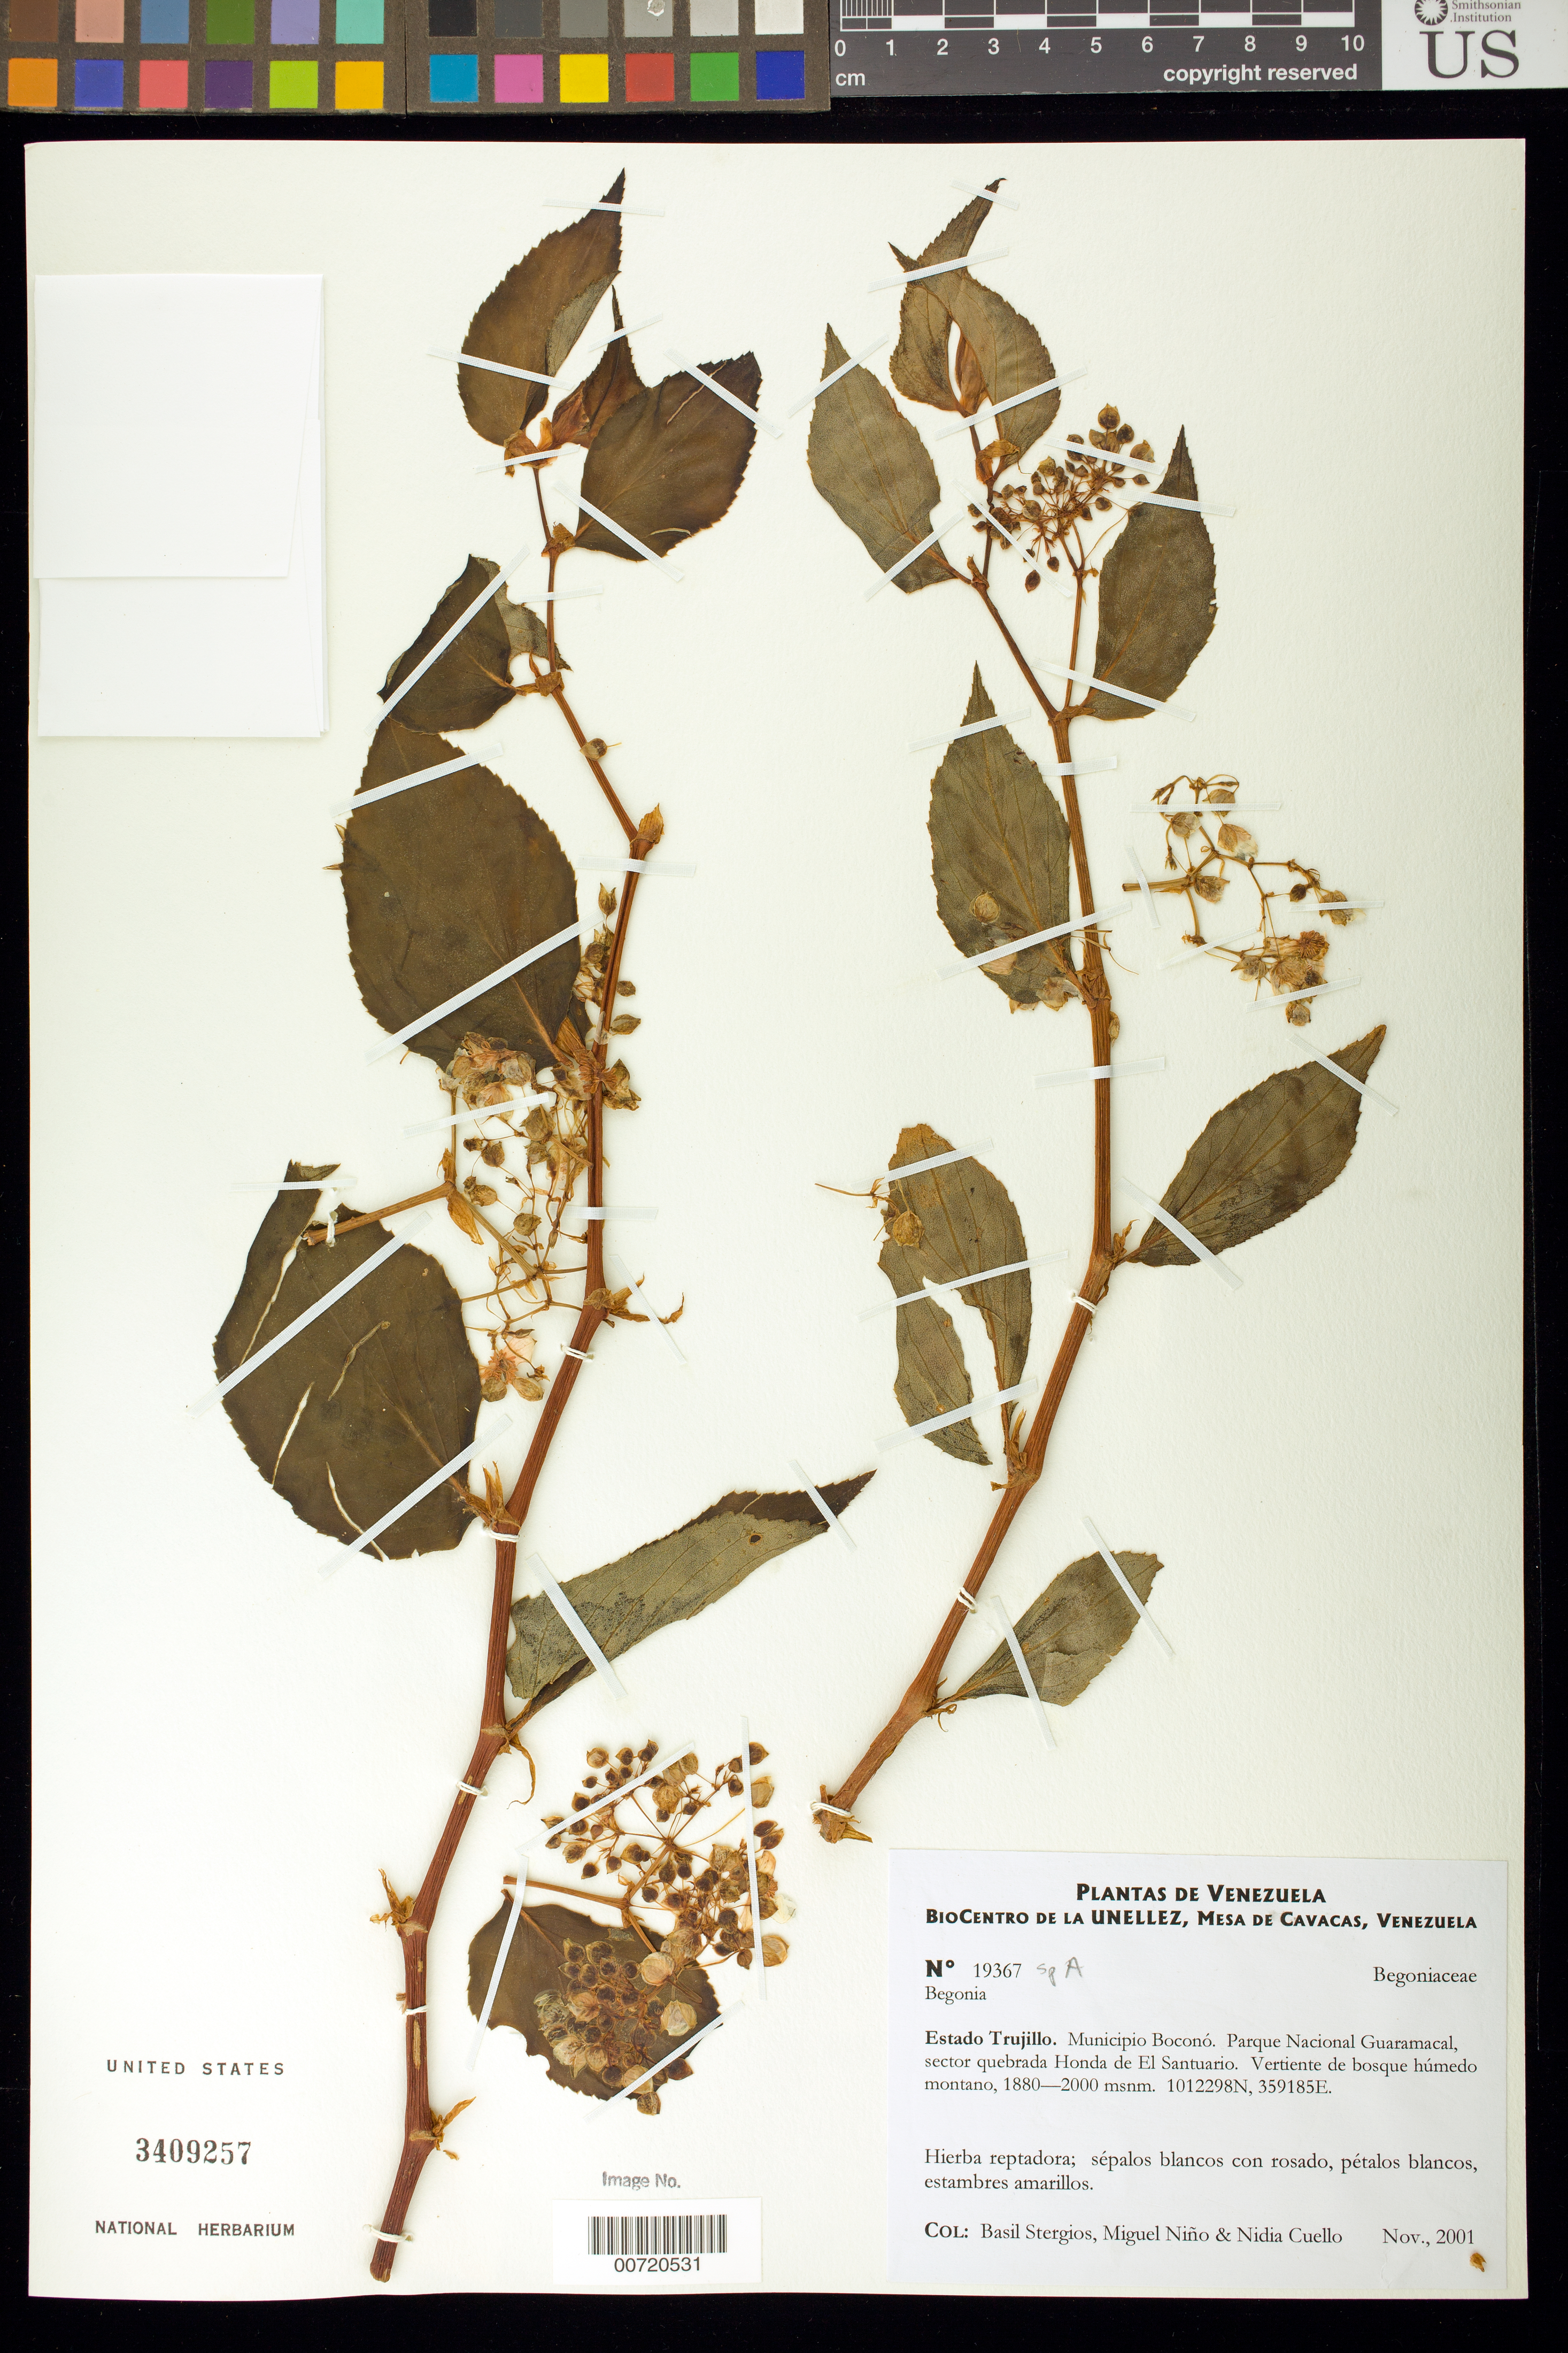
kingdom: Plantae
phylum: Tracheophyta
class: Magnoliopsida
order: Cucurbitales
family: Begoniaceae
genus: Begonia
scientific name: Begonia sp. a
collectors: B. G. Stergios, S. M. Niño & N. L. Cuello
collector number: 19367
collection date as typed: Nov 2001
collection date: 2001-11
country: Venezuela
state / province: Trujillo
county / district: Boconó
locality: Parque Nacional Guaramacal. Sector quebrada Honda de El Santuario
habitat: Vertiente de bosque húmedo montano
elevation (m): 1880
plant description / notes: PORT, US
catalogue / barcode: US 3409257